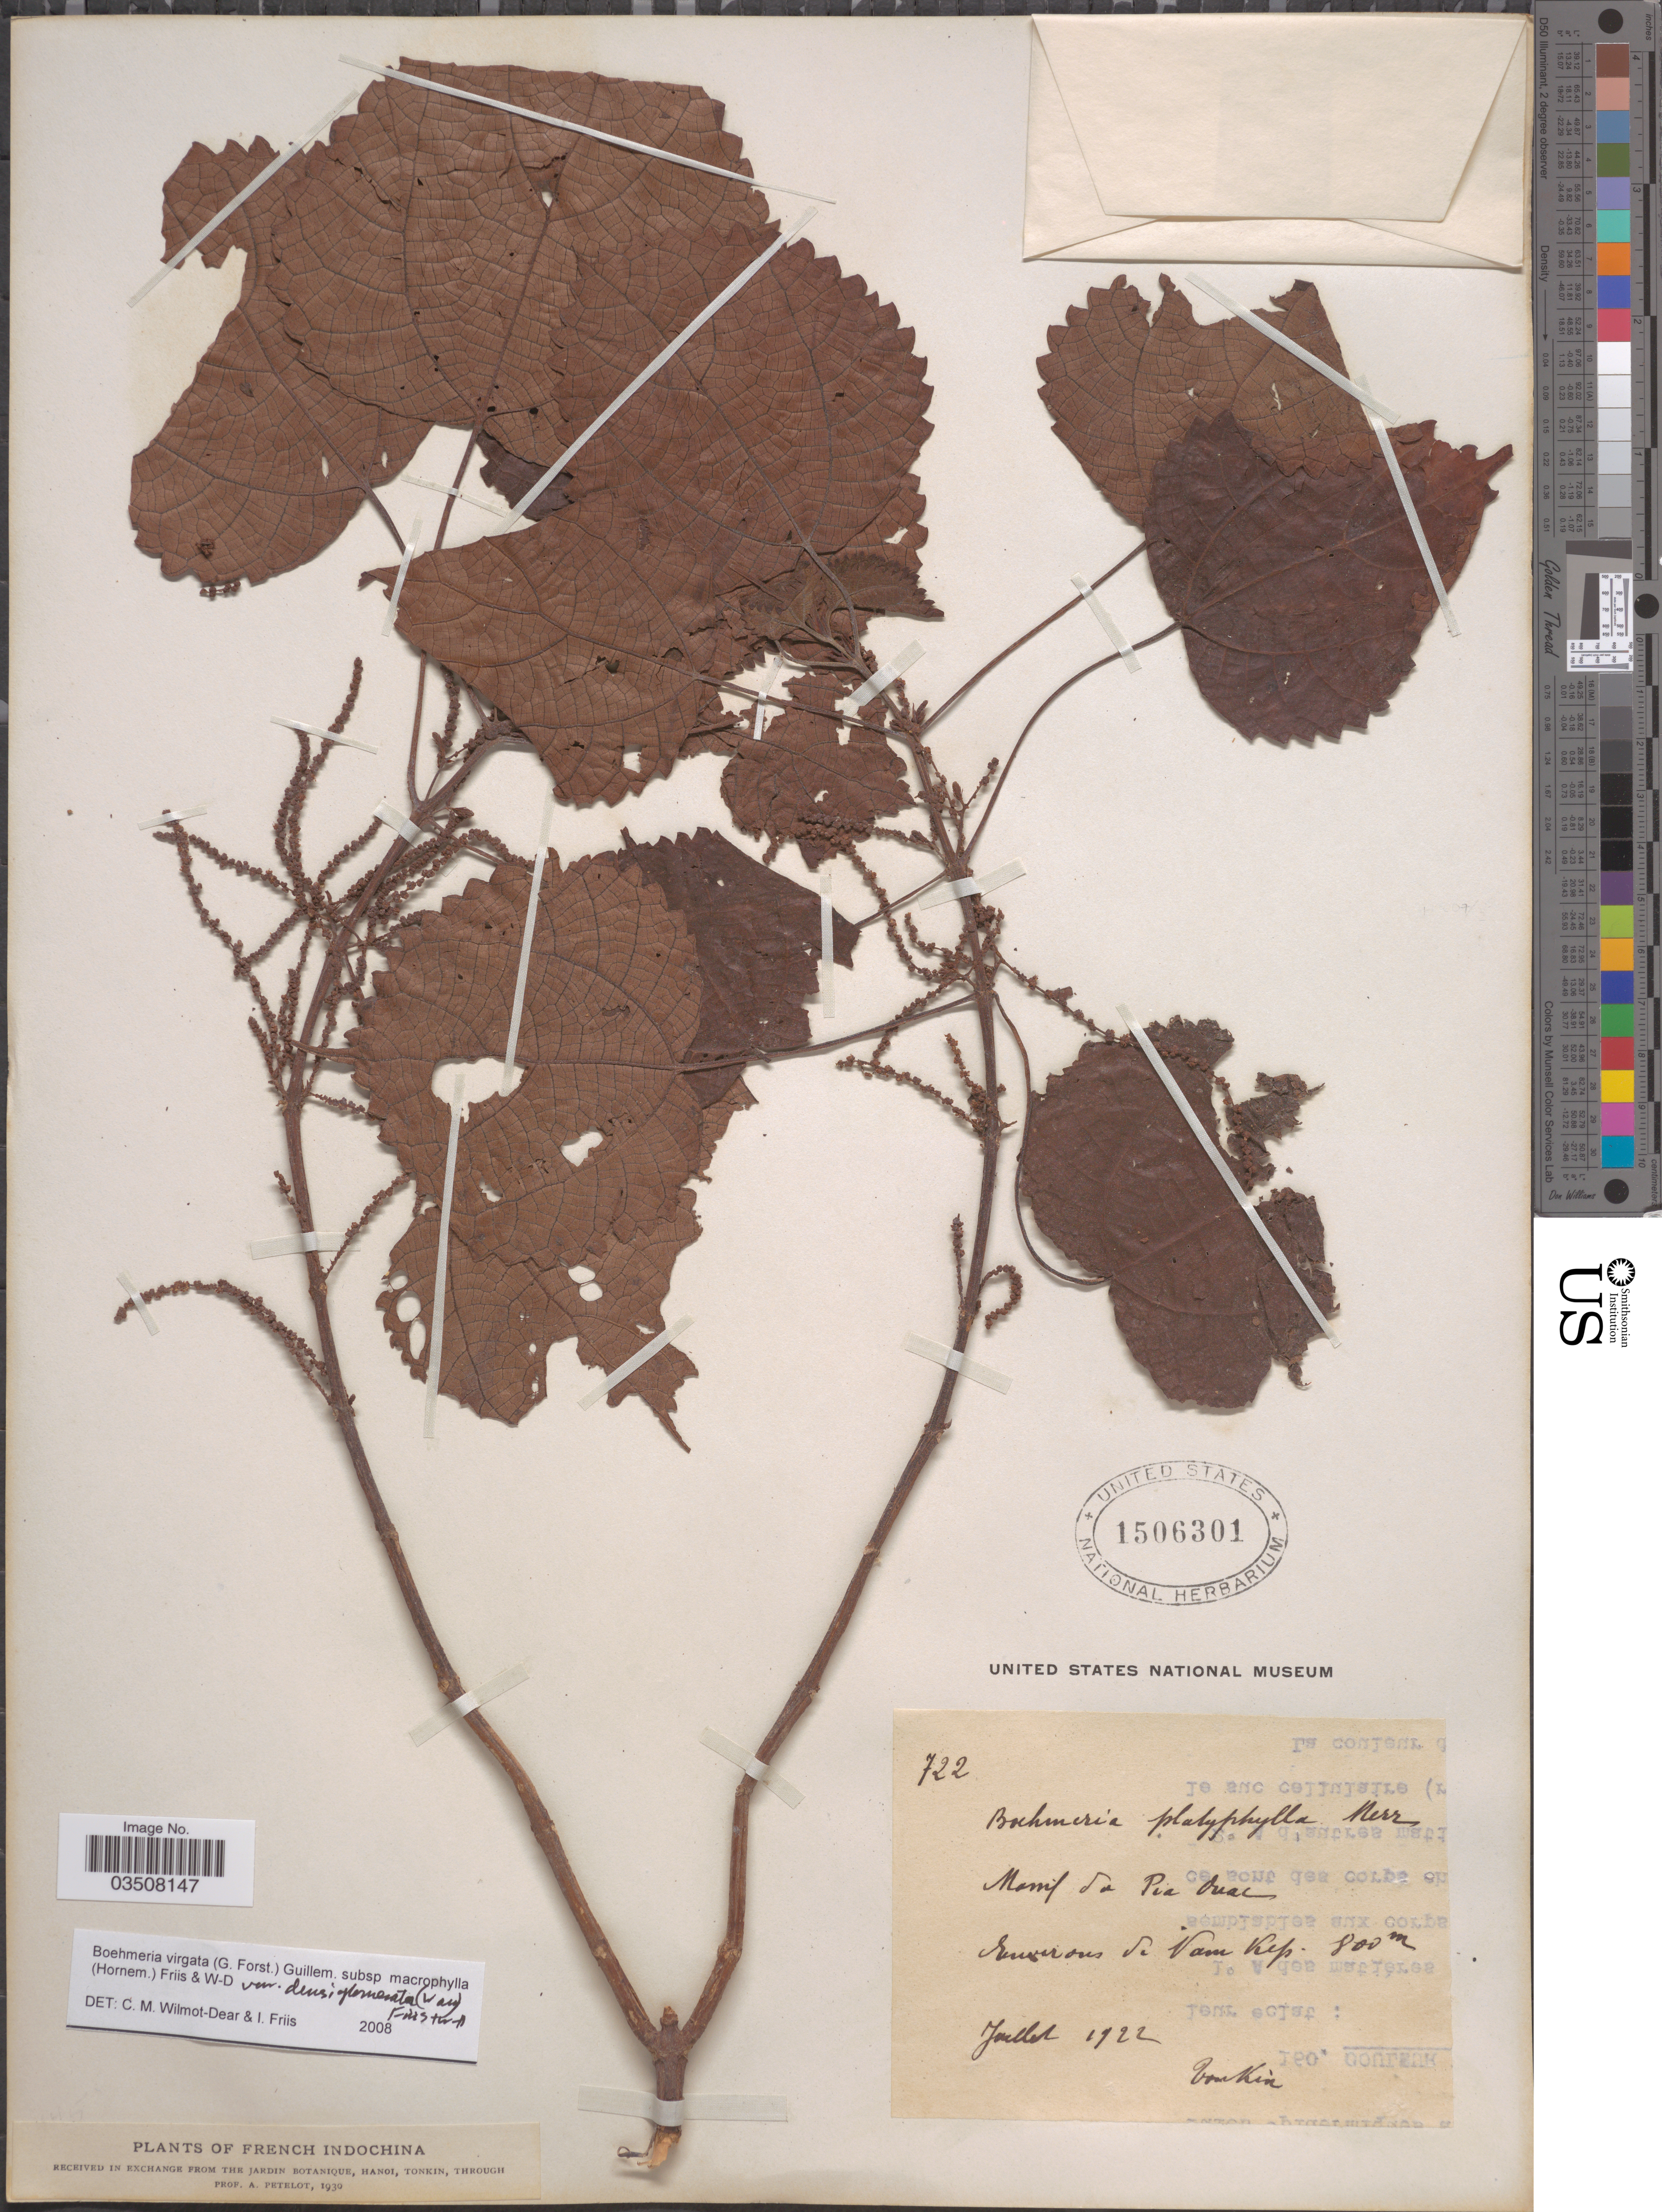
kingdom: Plantae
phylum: Tracheophyta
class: Magnoliopsida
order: Rosales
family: Urticaceae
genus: Boehmeria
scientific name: Boehmeria virgata var. densiglomerata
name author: (W.T. Wang) Friis & Wilmot-Dear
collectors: P. A. Pételot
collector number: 722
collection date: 1922-07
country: Vietnam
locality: French Indochina. Massif de Pia duac, Environs de Vam Kep.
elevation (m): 800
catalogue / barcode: US 1506301